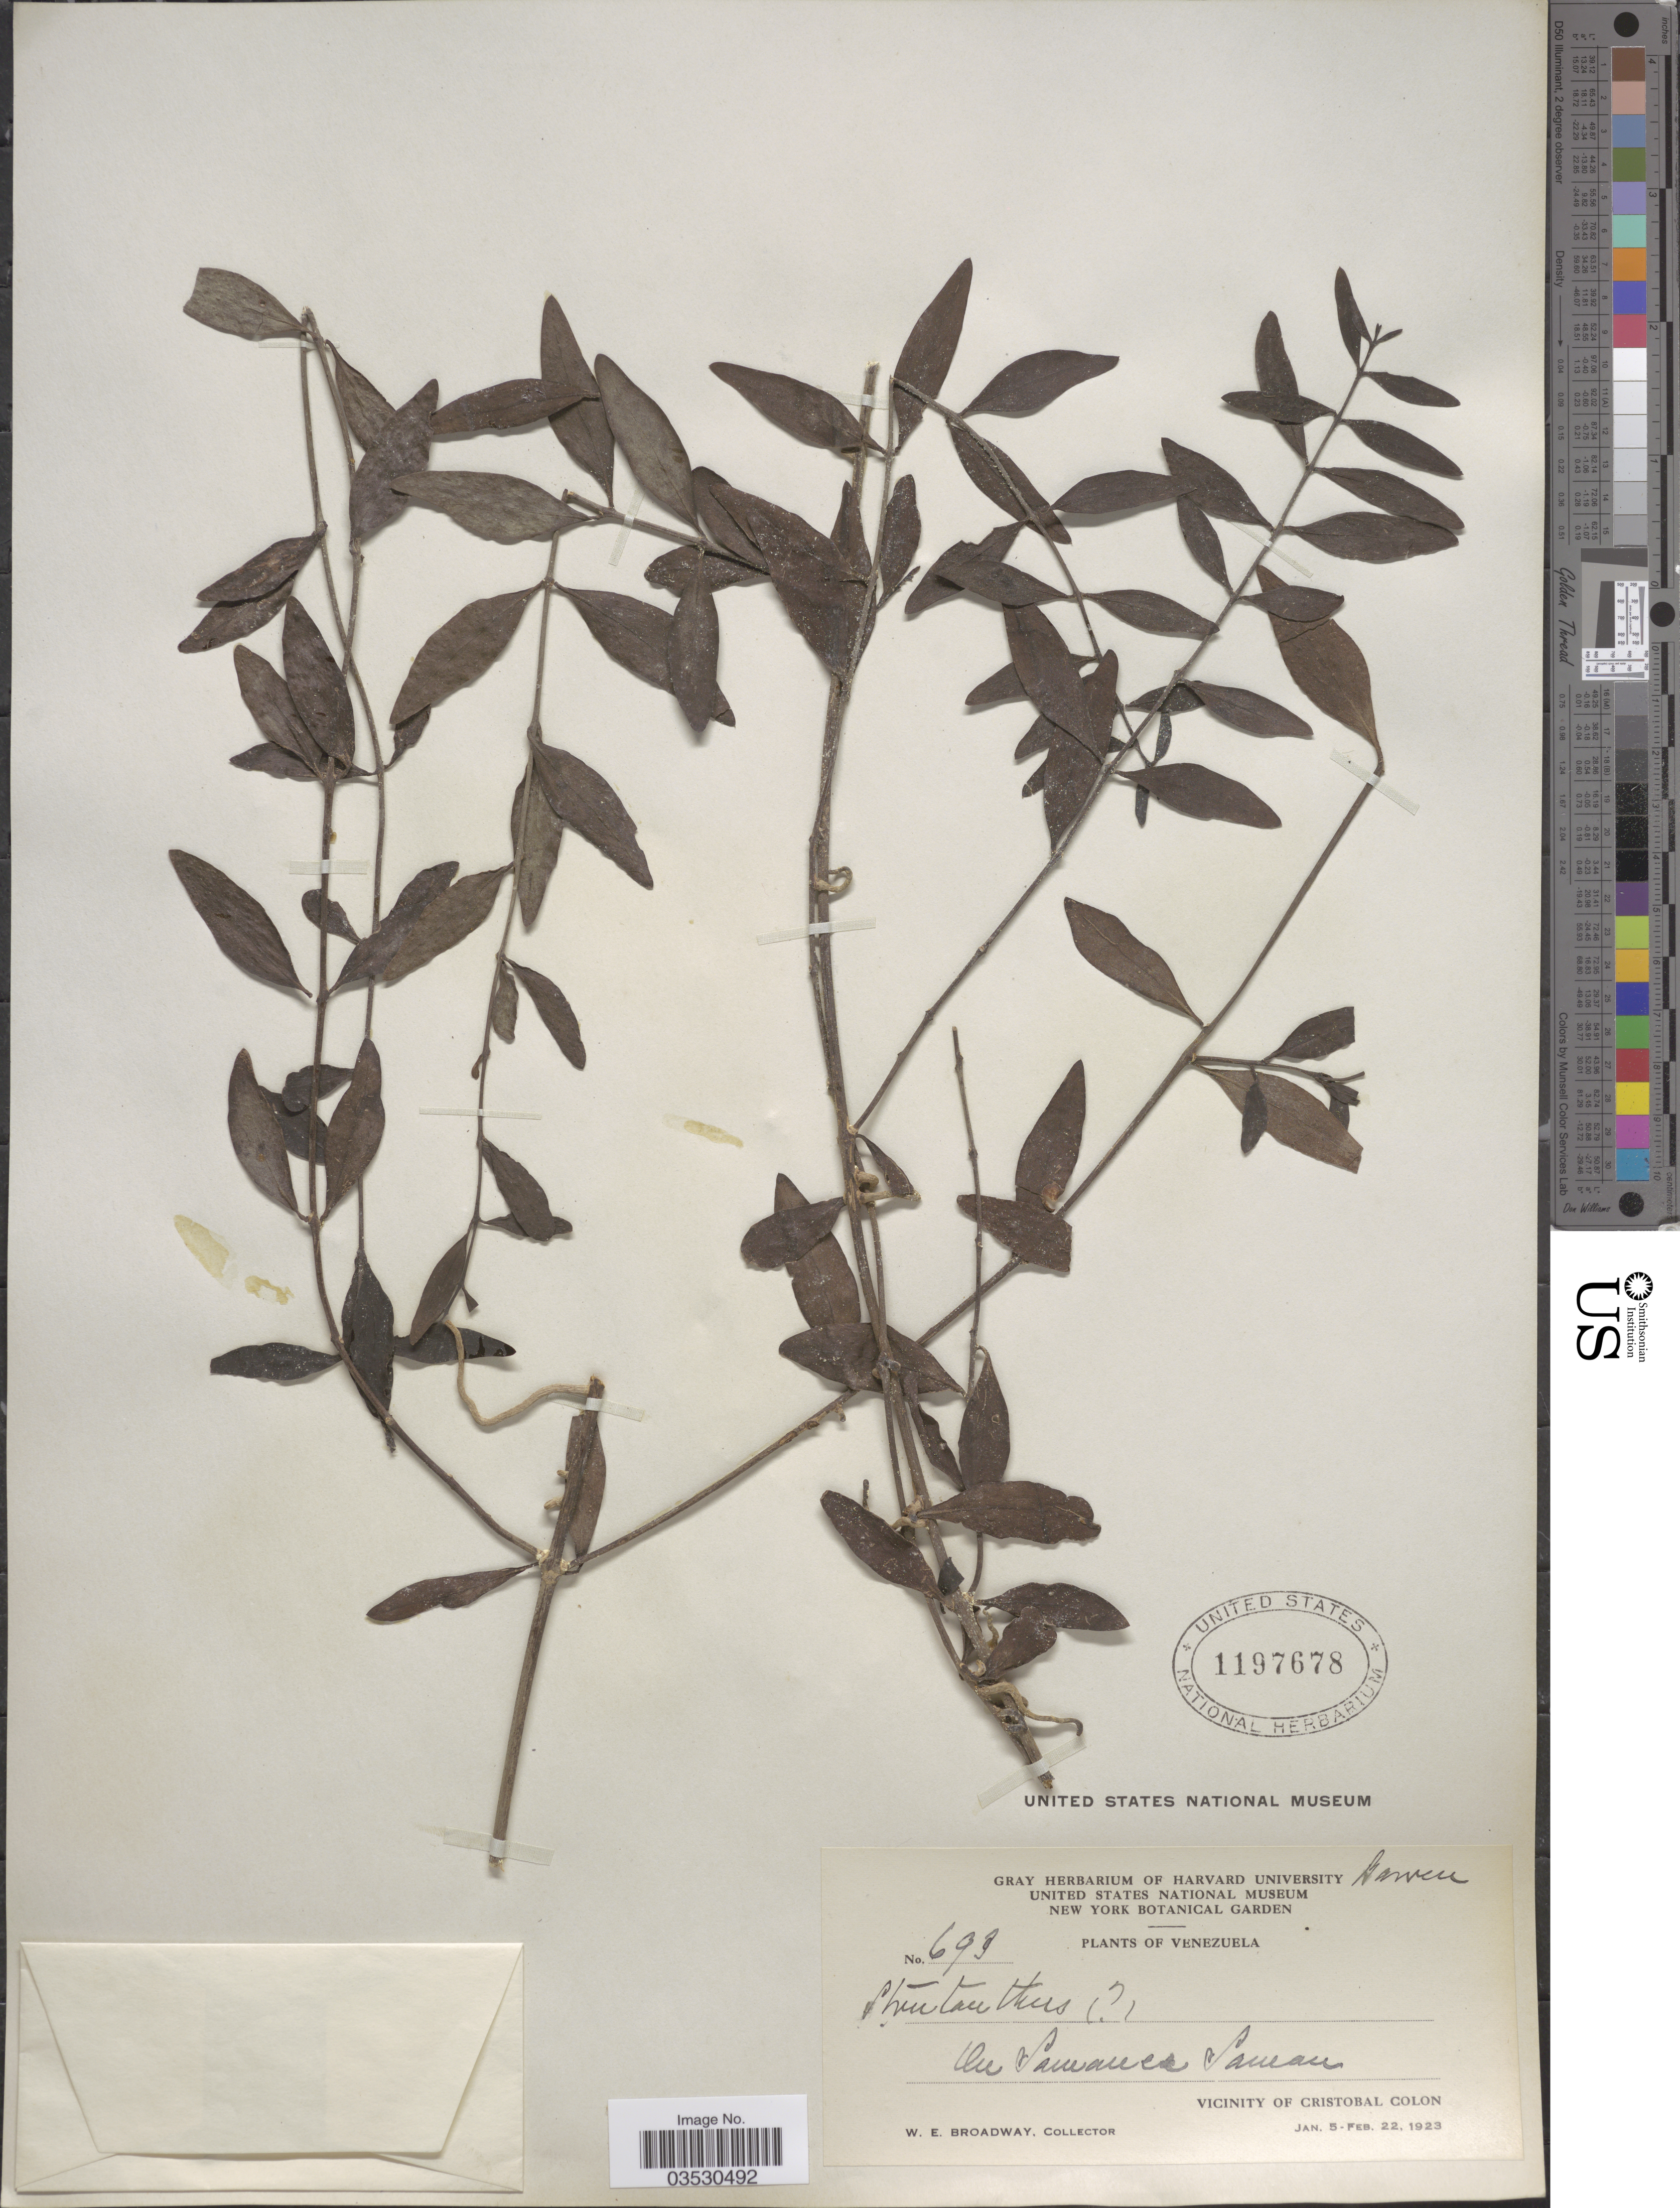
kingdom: Plantae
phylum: Tracheophyta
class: Magnoliopsida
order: Santalales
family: Loranthaceae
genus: Struthanthus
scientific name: Struthanthus sp.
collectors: W. E. Broadway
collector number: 693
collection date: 1923-01-05/1923-02-22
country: Venezuela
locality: Vicinity of Cristobal Colon. On Samanea Saman.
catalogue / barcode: US 1197678